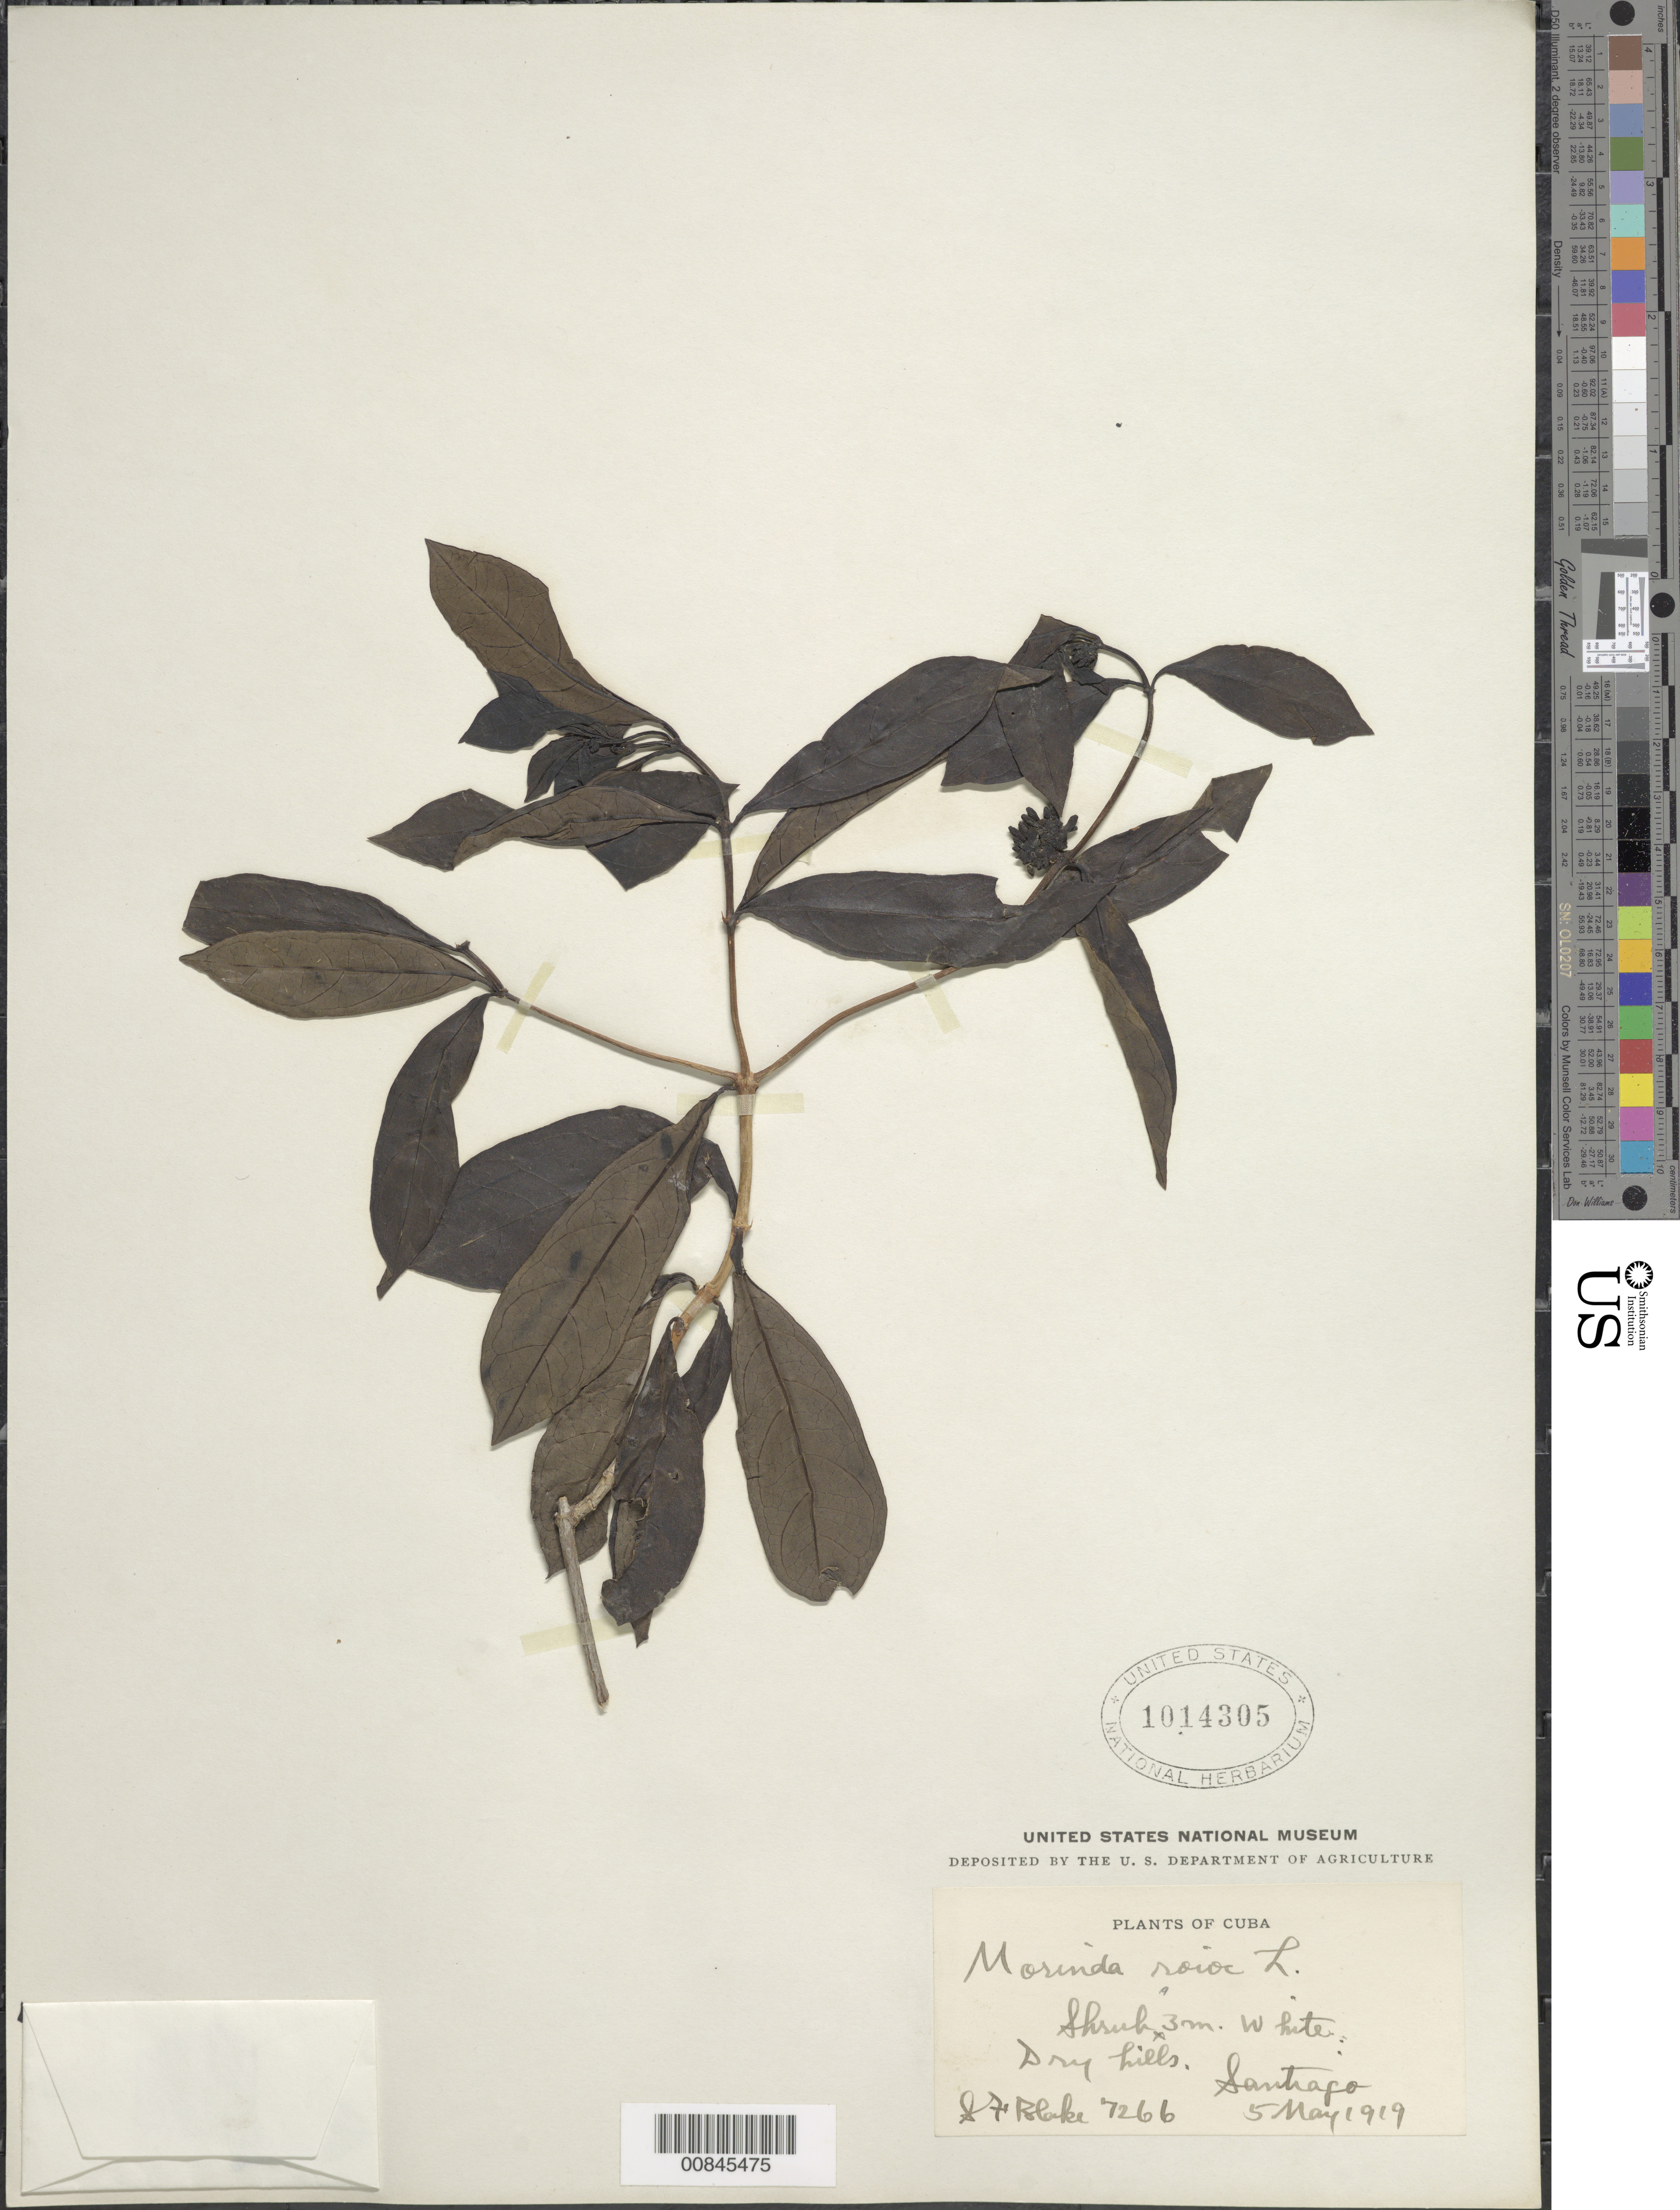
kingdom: Plantae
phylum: Tracheophyta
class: Magnoliopsida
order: Gentianales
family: Rubiaceae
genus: Morinda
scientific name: Morinda royoc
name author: L.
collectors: S. Blake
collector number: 7266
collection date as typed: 05 May 1919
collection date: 1919-05-05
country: Cuba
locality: Santiago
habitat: Dry hills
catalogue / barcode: US 1014305